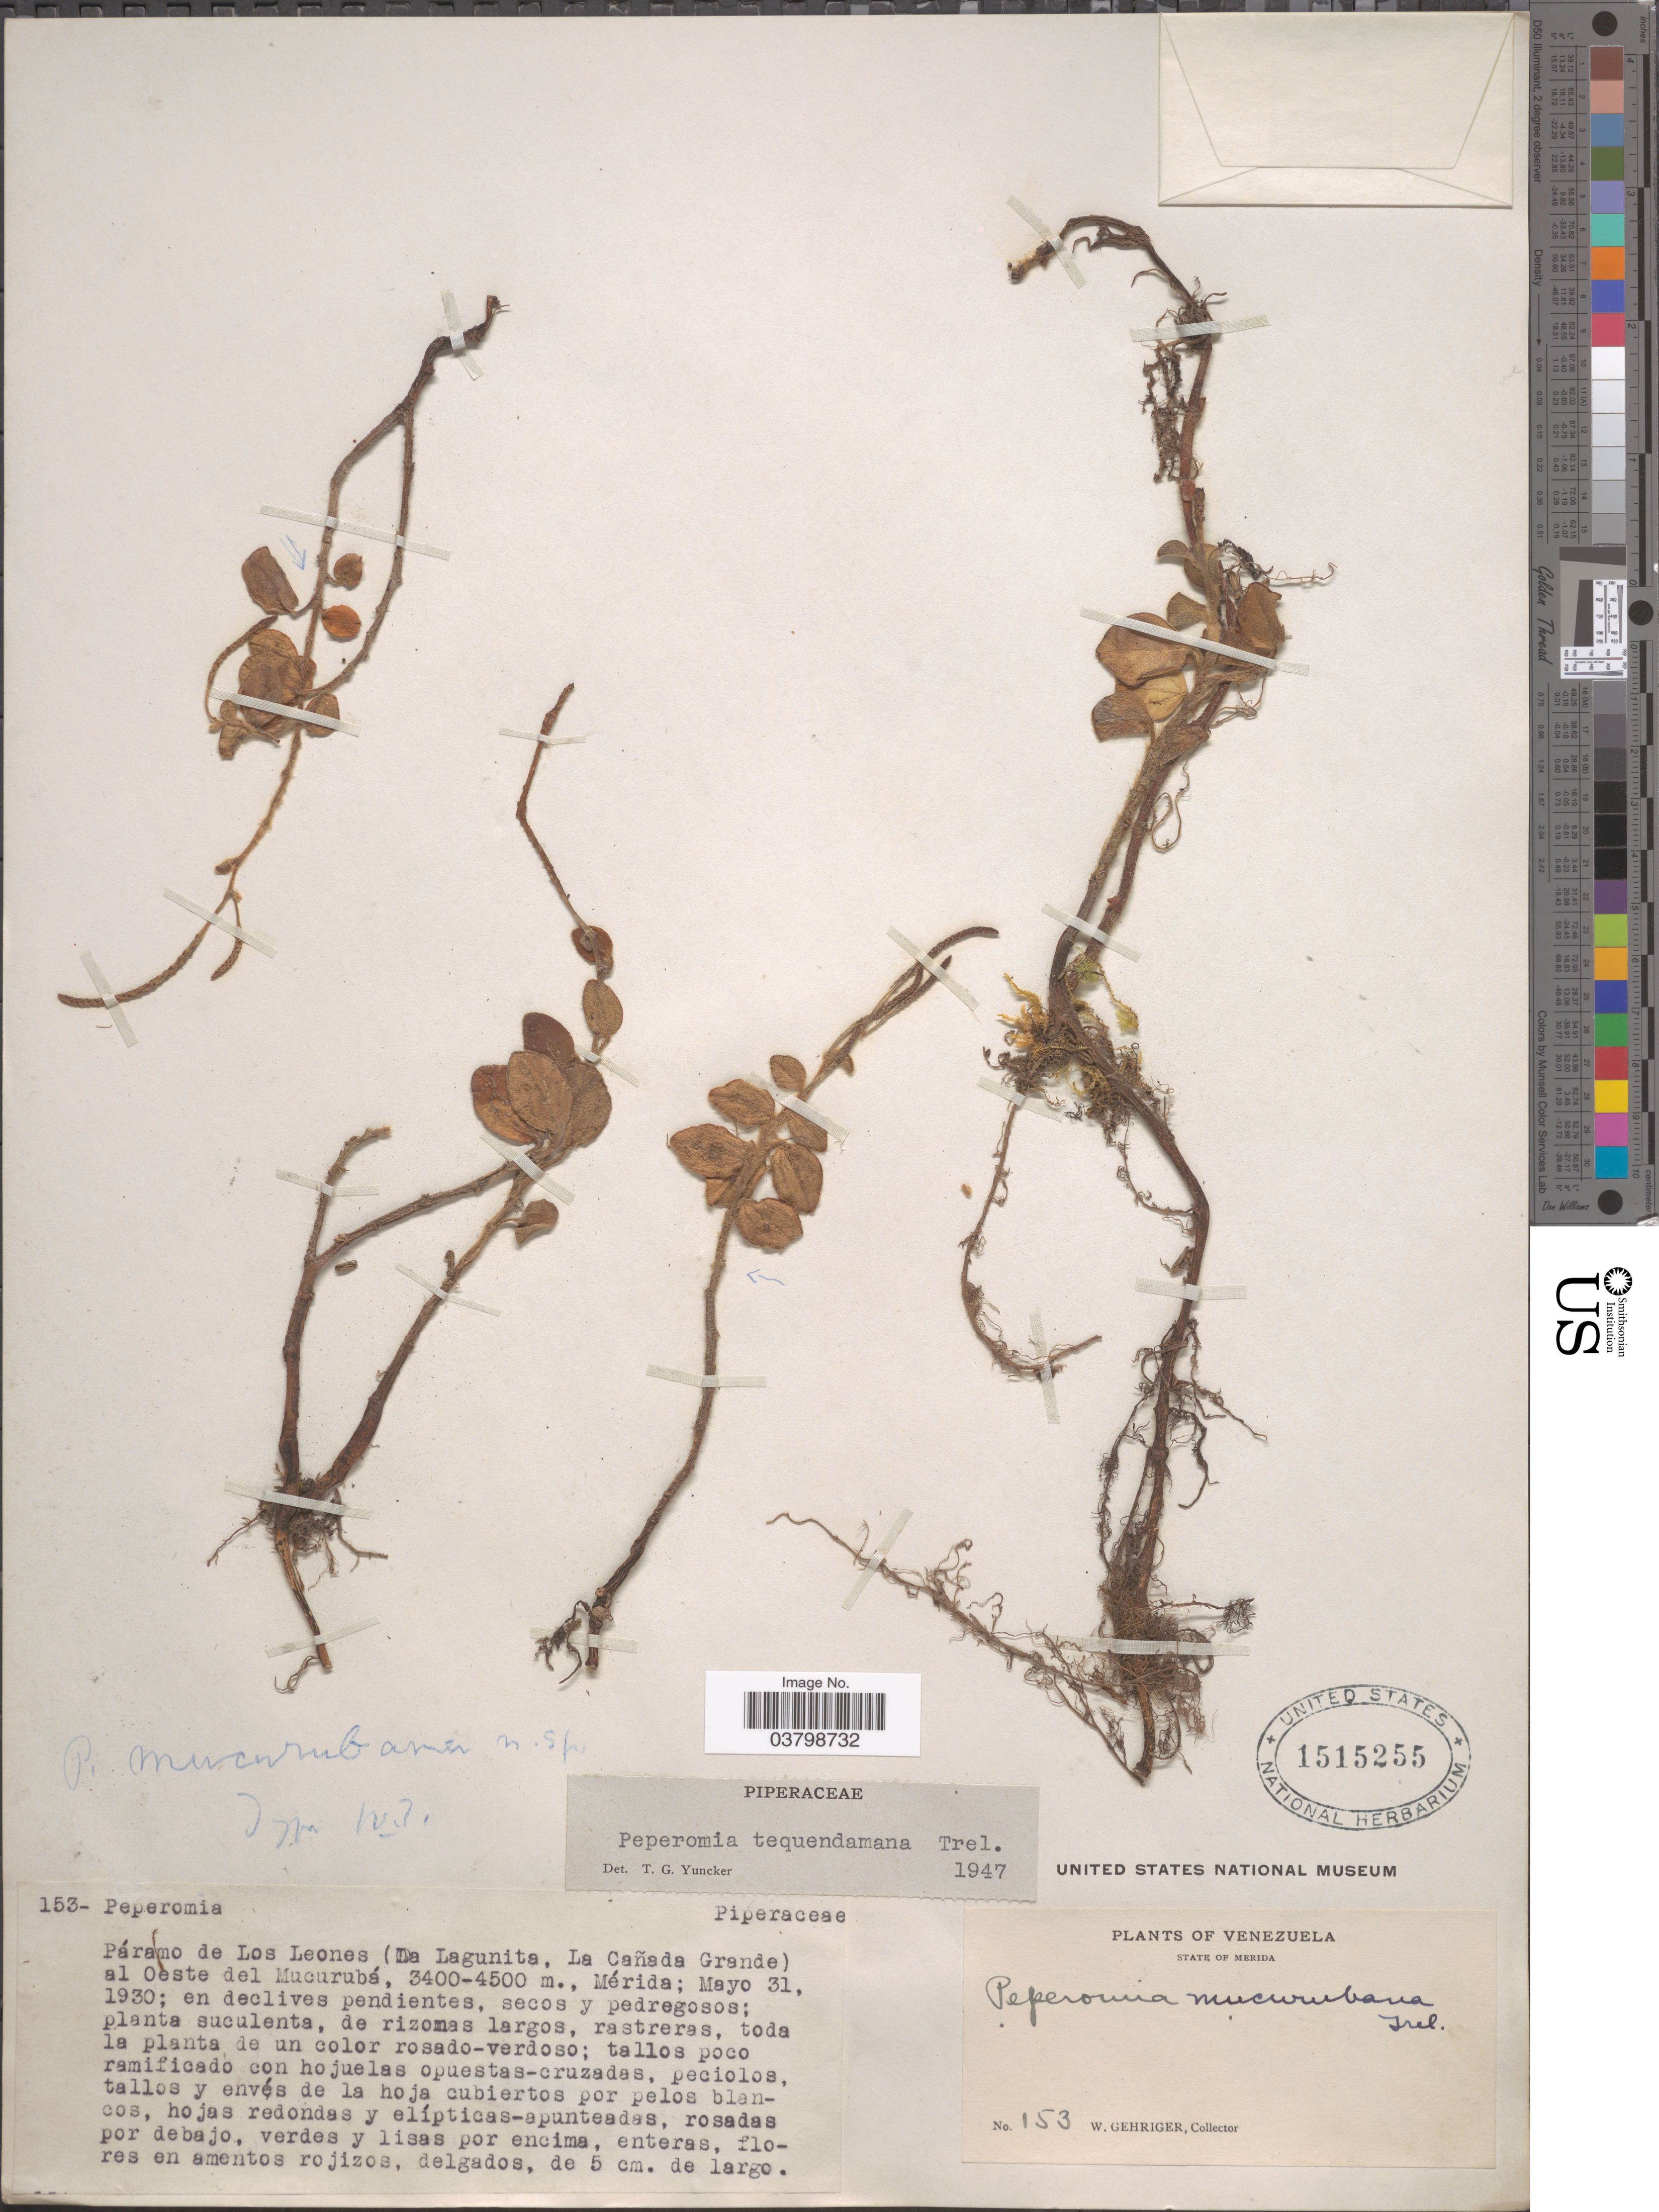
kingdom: Plantae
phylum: Tracheophyta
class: Magnoliopsida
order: Piperales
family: Piperaceae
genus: Peperomia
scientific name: Peperomia tequendamana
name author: Trel.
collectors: W. Gehriger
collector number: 153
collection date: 1930-05-31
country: Venezuela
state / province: Merida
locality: Páramo de Los Leones (La Lagunita, La Cañada Grande) al Oeste del Mucurubá.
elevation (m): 3400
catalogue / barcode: US 1515255